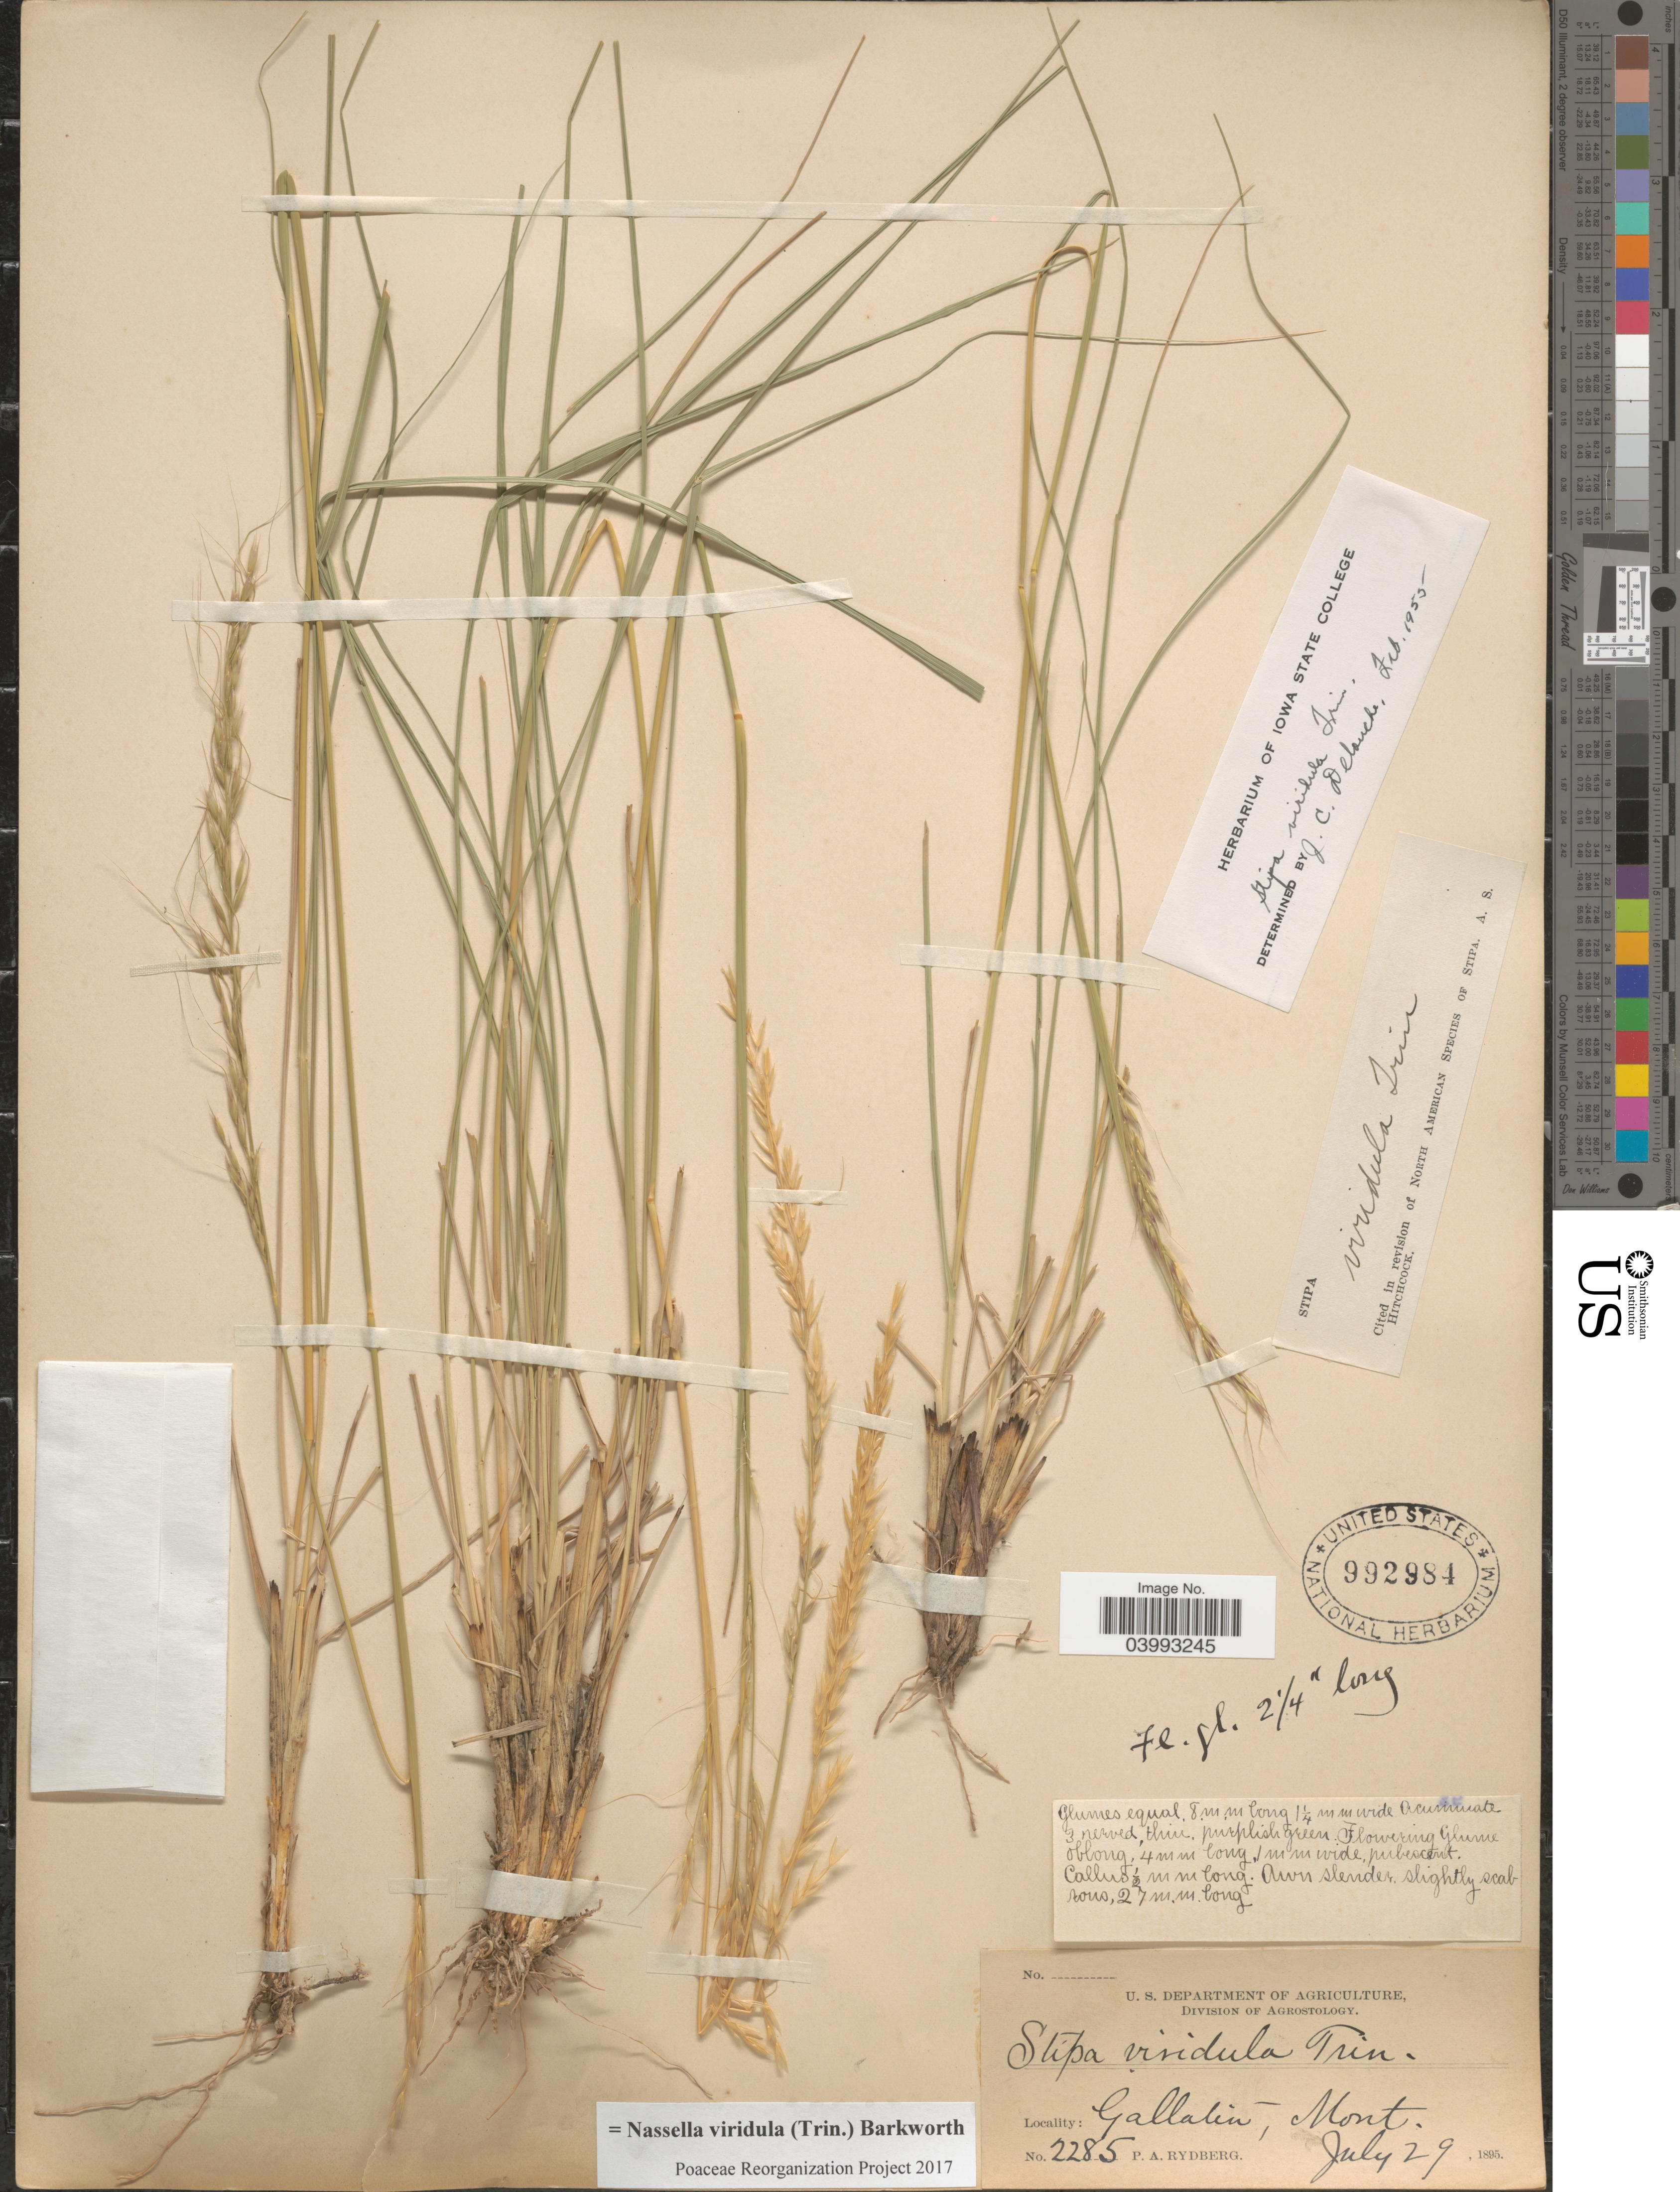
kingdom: Plantae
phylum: Tracheophyta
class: Liliopsida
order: Poales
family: Poaceae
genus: Nassella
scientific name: Nassella viridula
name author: (Trin.) Barkworth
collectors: P. A. Rydberg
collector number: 2285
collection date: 1895-07-29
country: United States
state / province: Montana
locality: Gallatin.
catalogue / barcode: US 992984